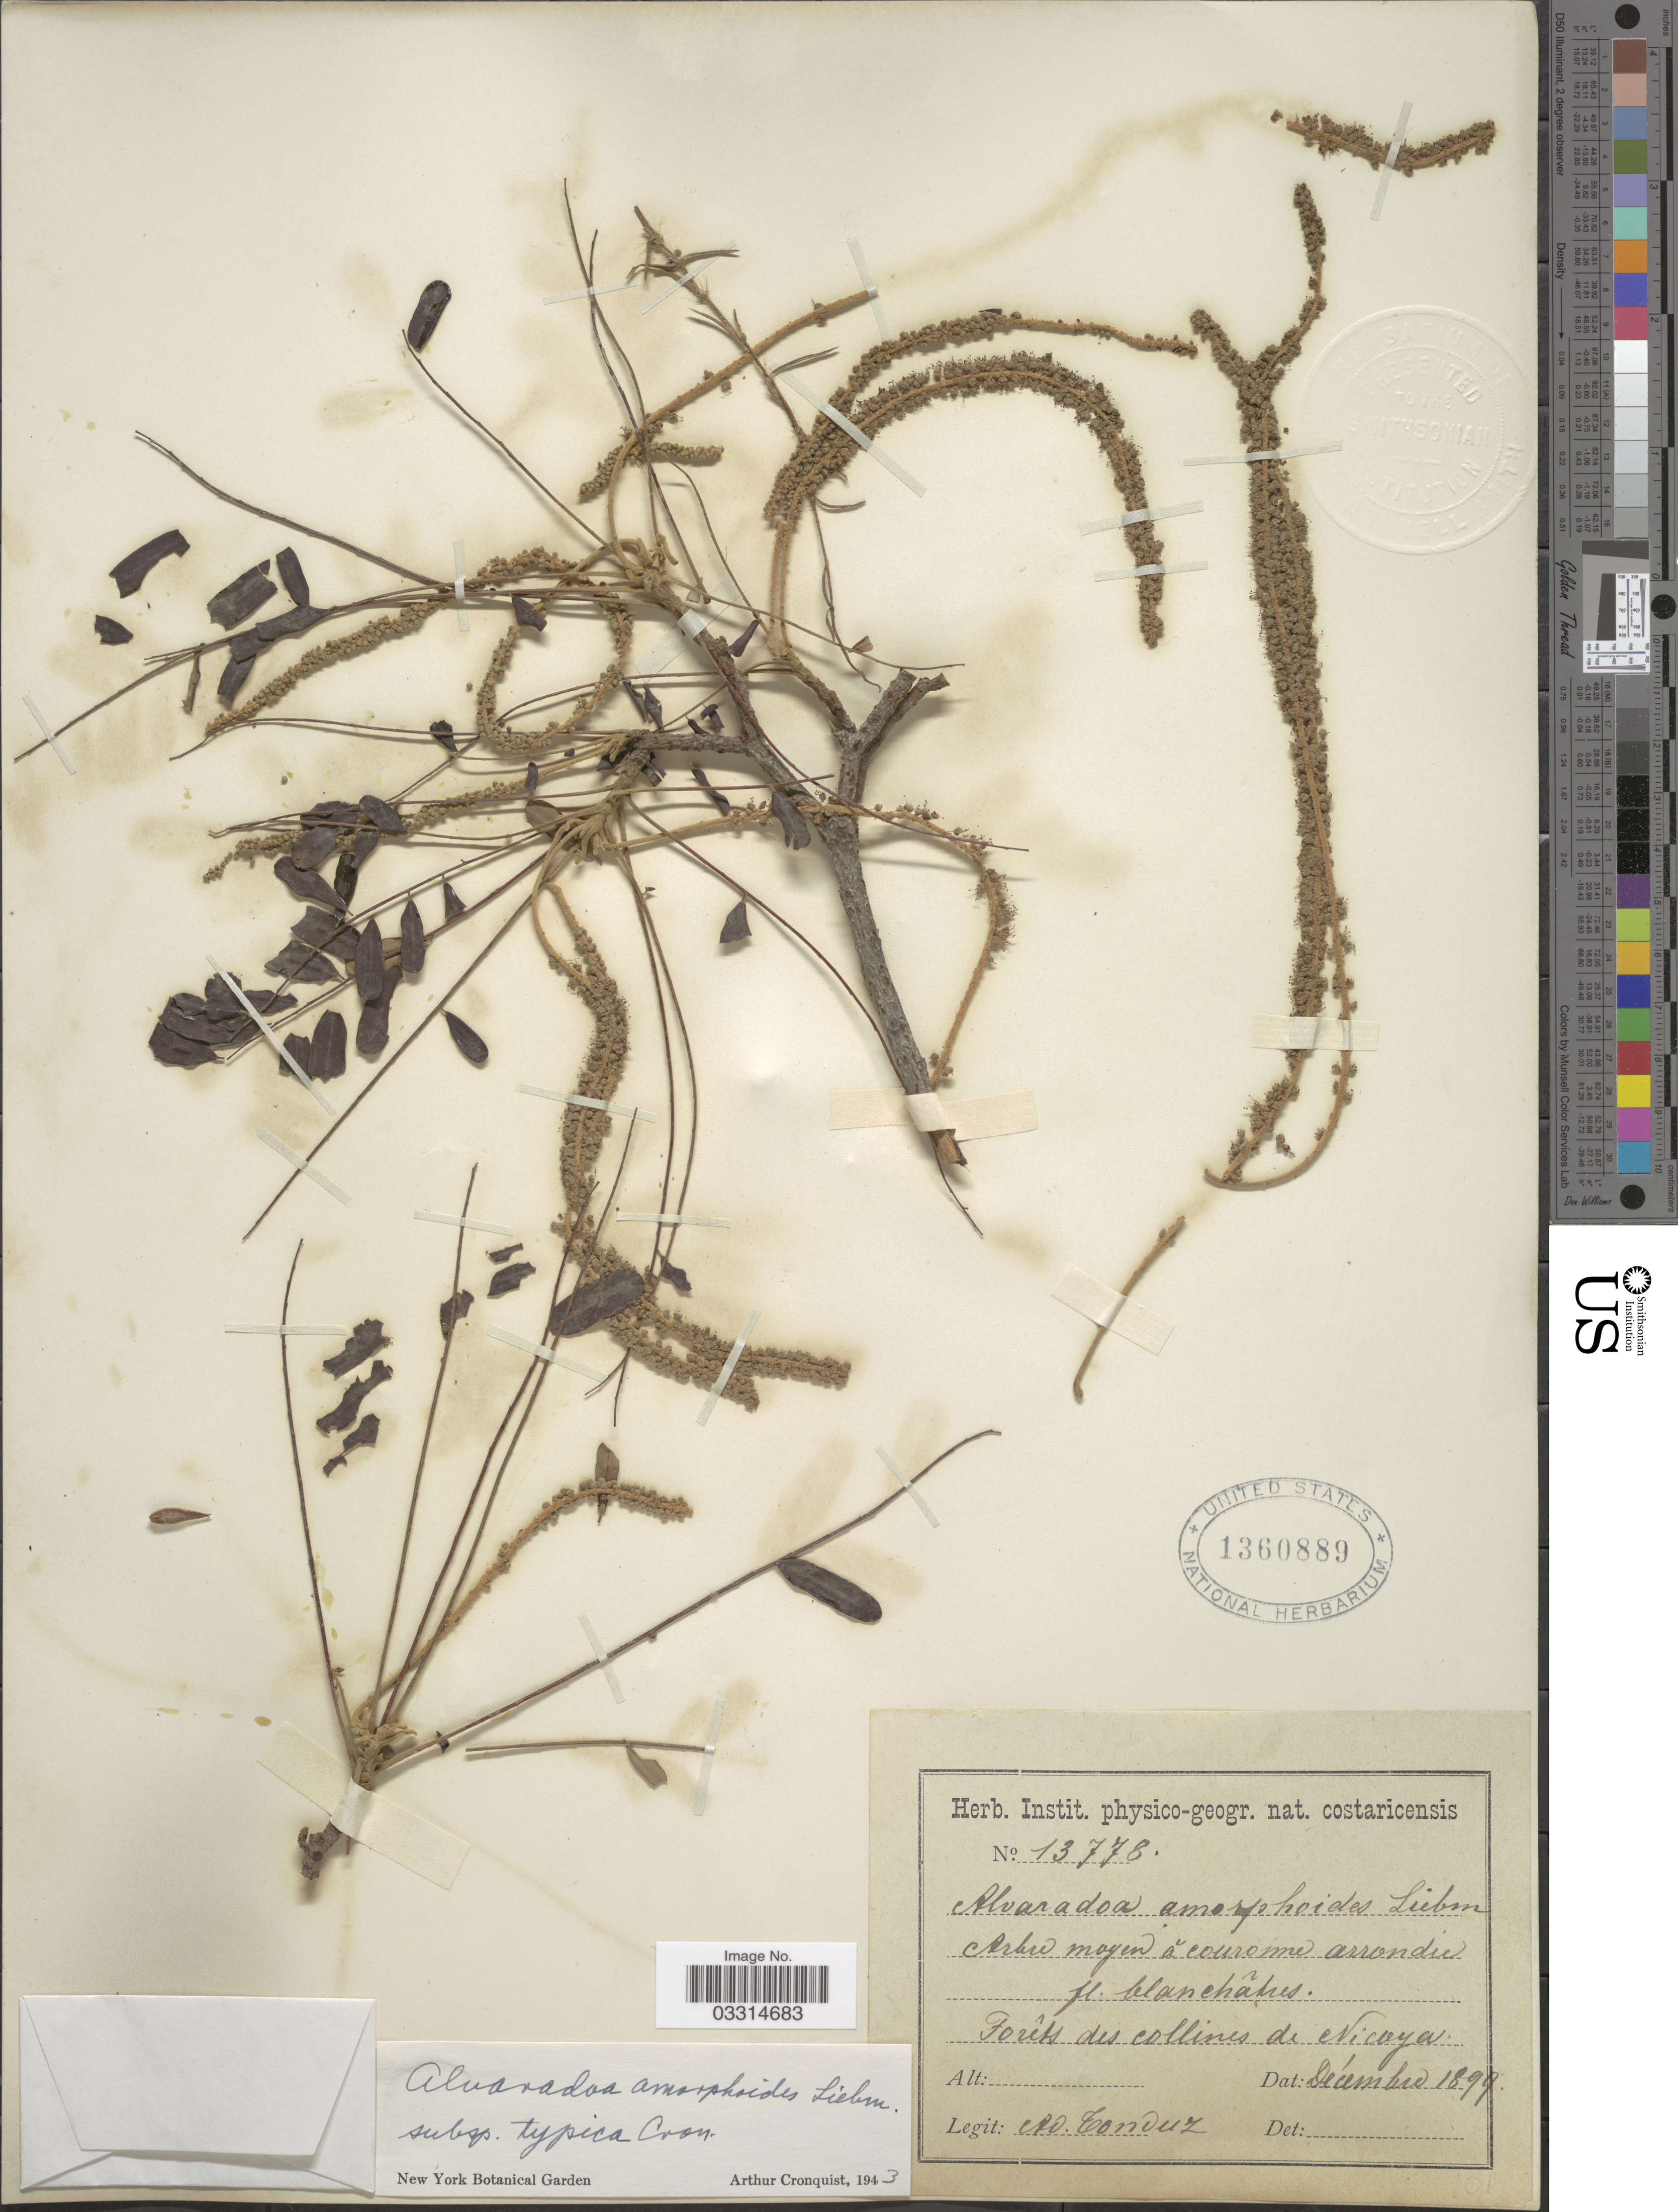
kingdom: Plantae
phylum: Tracheophyta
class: Magnoliopsida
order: Picramniales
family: Picramniaceae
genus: Alvaradoa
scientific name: Alvaradoa amorphoides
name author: Liebm.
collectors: A. Tonduz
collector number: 13778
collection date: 1899-12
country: Costa Rica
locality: Forêts des collines de Nicoya.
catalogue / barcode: US 1360889